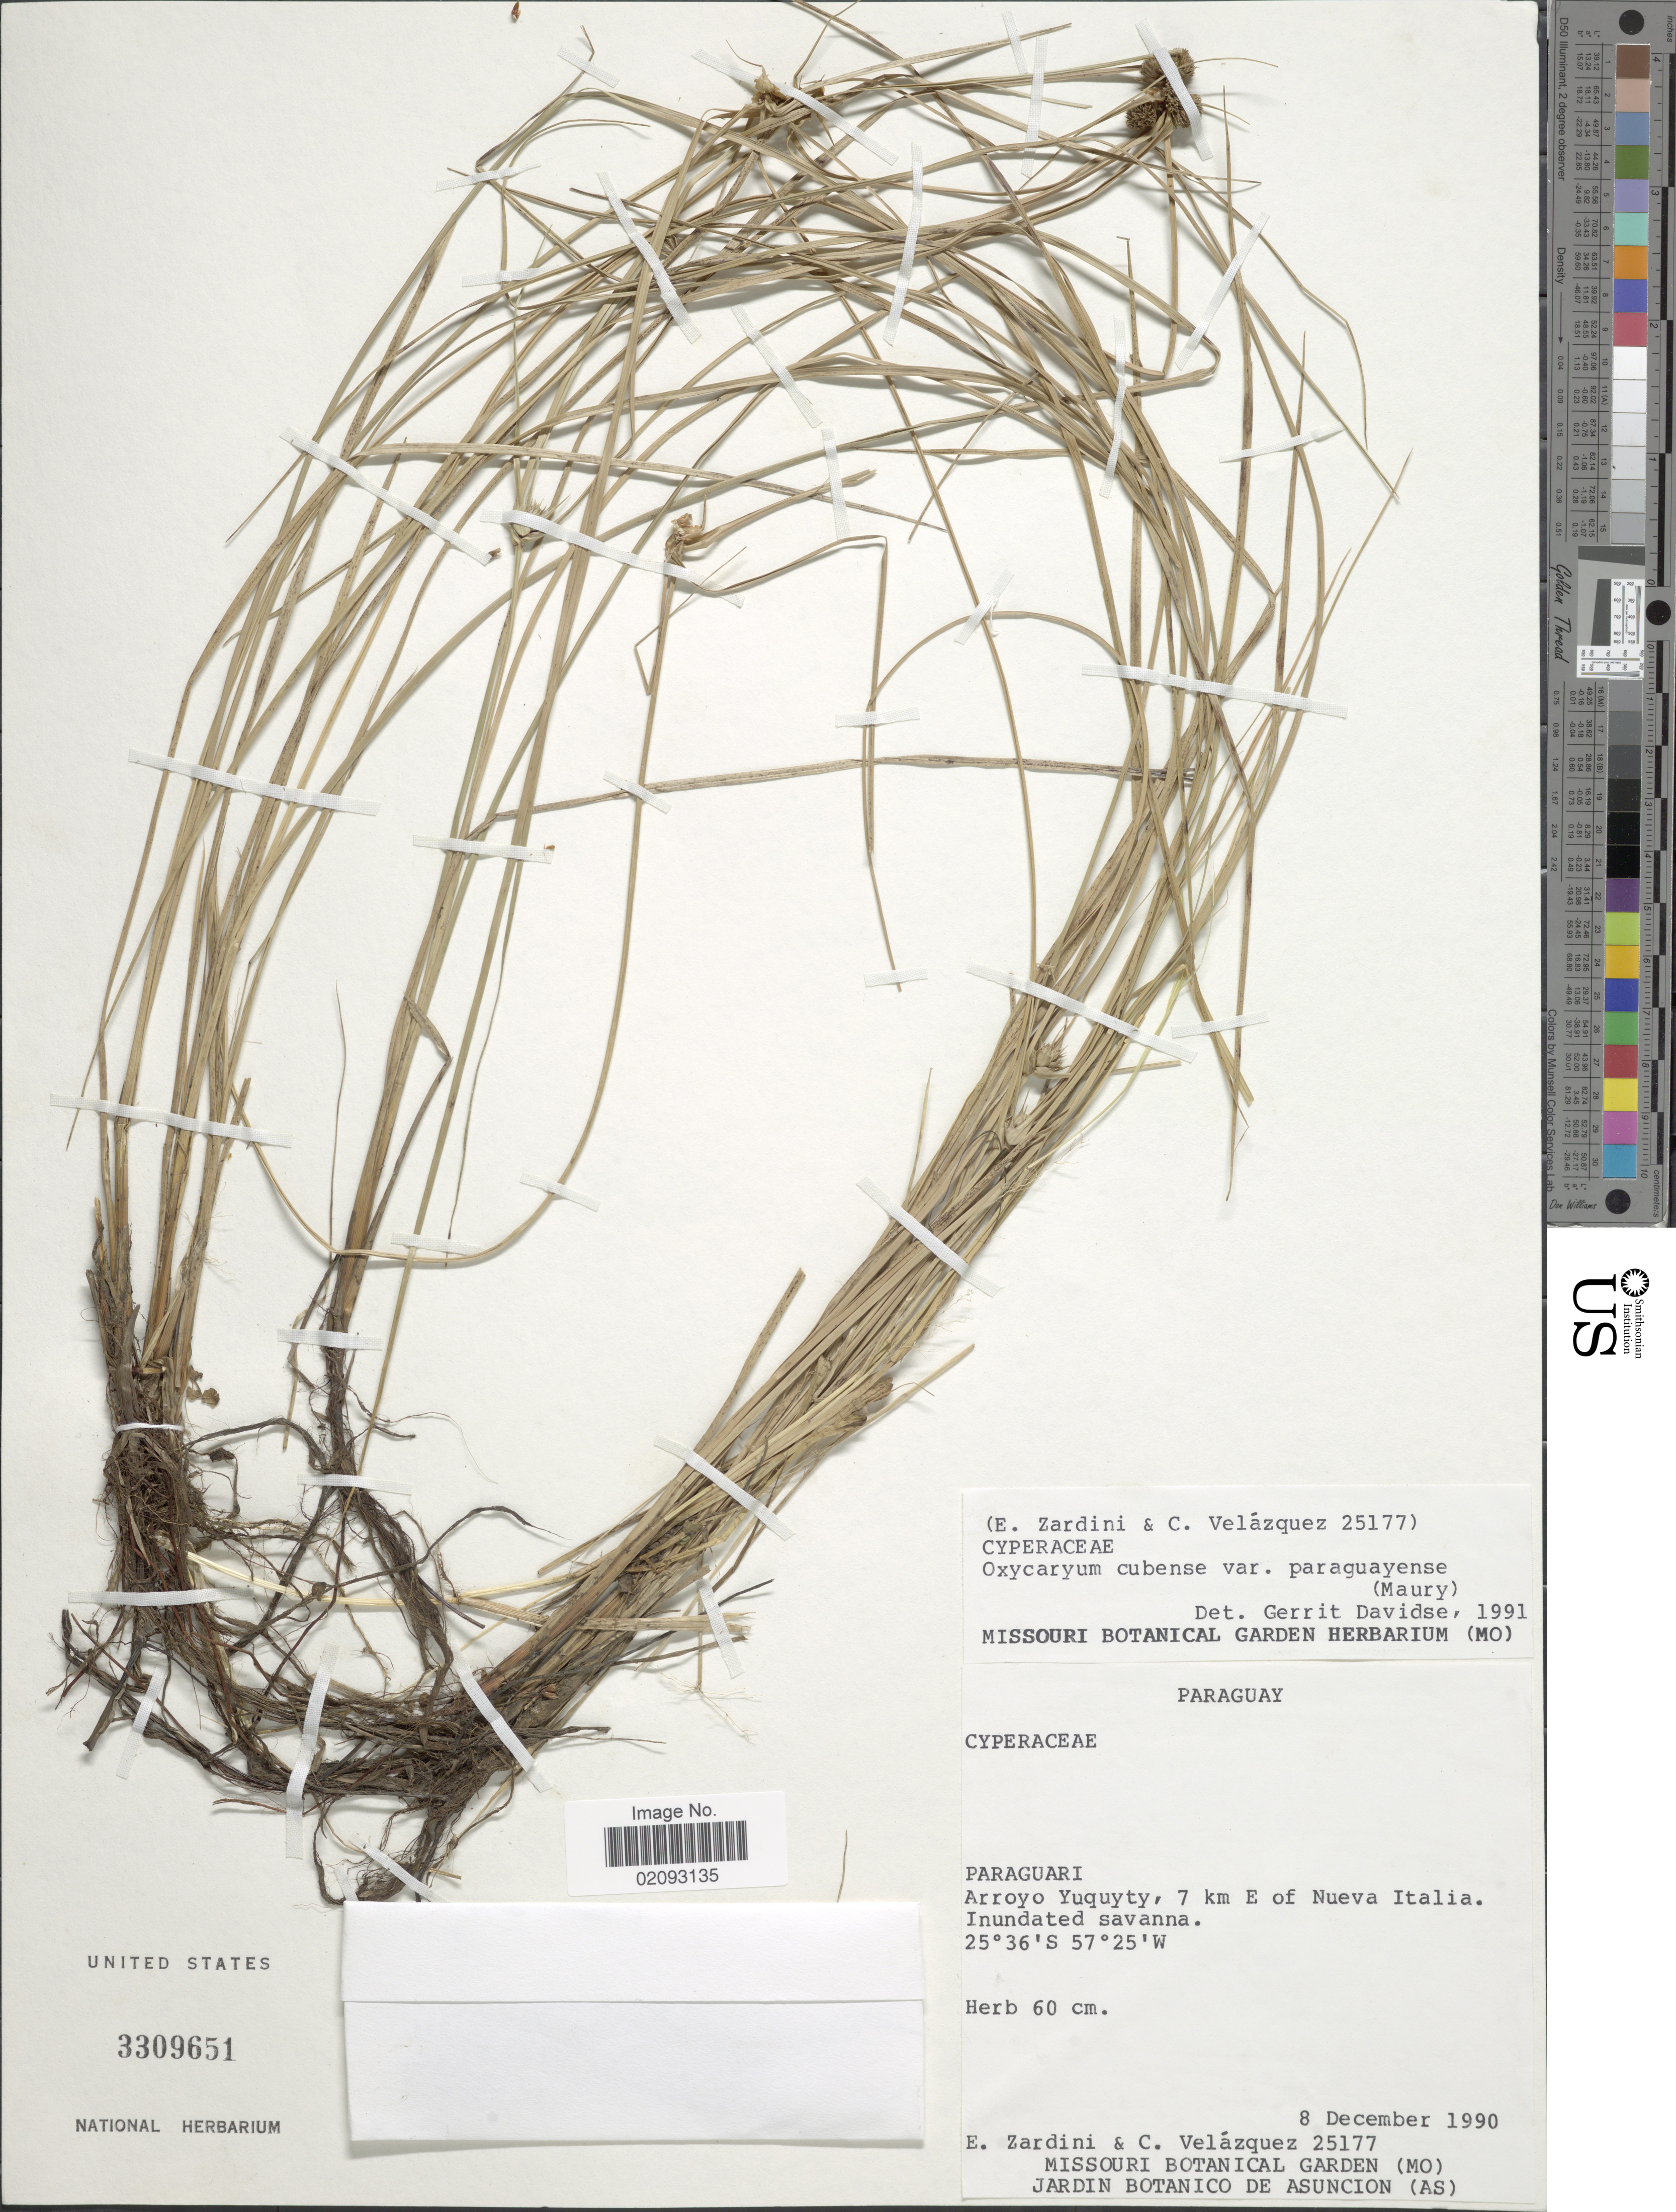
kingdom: Plantae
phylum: Tracheophyta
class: Liliopsida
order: Poales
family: Cyperaceae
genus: Cyperus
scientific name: Cyperus blepharoleptos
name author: Steud.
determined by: Strong, M. T., (US), Smithsonian Institution - National Museum of Natural History (UNITED STATES)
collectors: E. M. Zardini & C. Velázquez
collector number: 25177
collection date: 1990-12-08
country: Paraguay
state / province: Paraguari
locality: Arroyo Yuquyty, 7 km E of Nueva Italia. Inundated savanna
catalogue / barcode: US 3309651